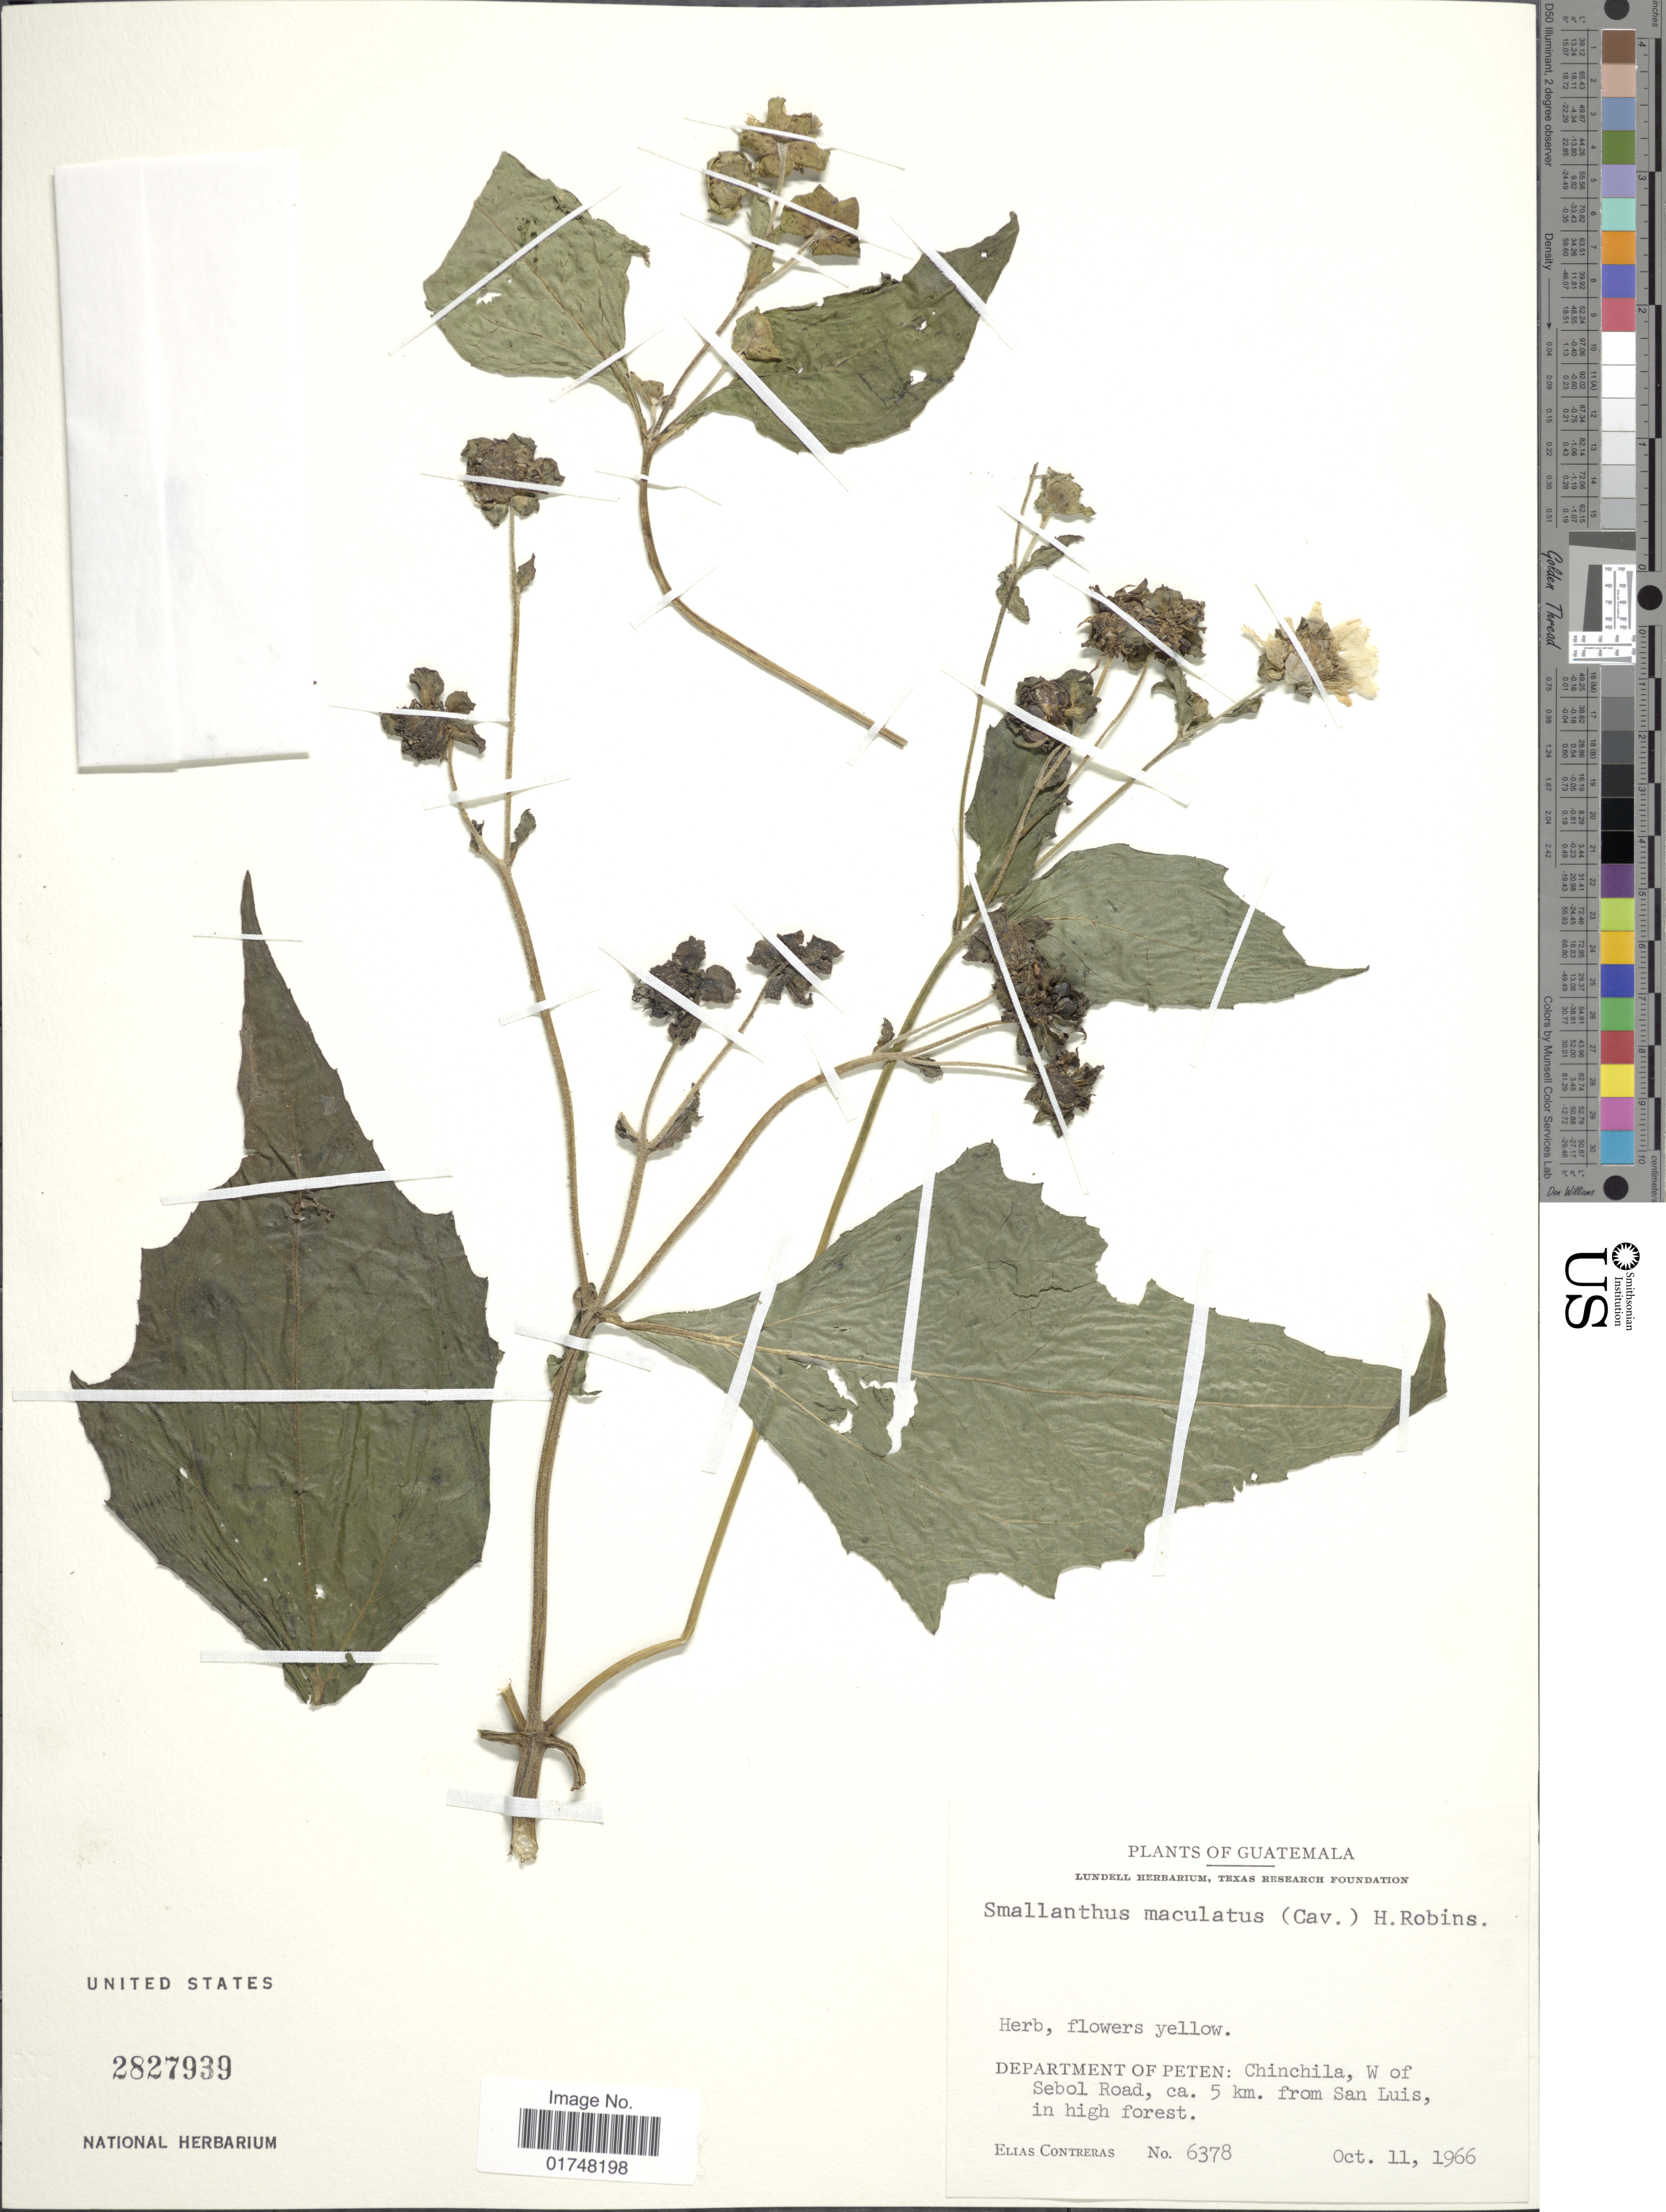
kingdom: Plantae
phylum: Tracheophyta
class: Magnoliopsida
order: Asterales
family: Asteraceae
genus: Smallanthus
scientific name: Smallanthus maculatus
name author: (Cav.) H. Rob.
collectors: E. Contreras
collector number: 6378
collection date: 1966-10-11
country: Guatemala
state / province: El Petén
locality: Chinchila, W of Sebol Road, ca. 5 km. from San Luis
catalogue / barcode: US 2827939